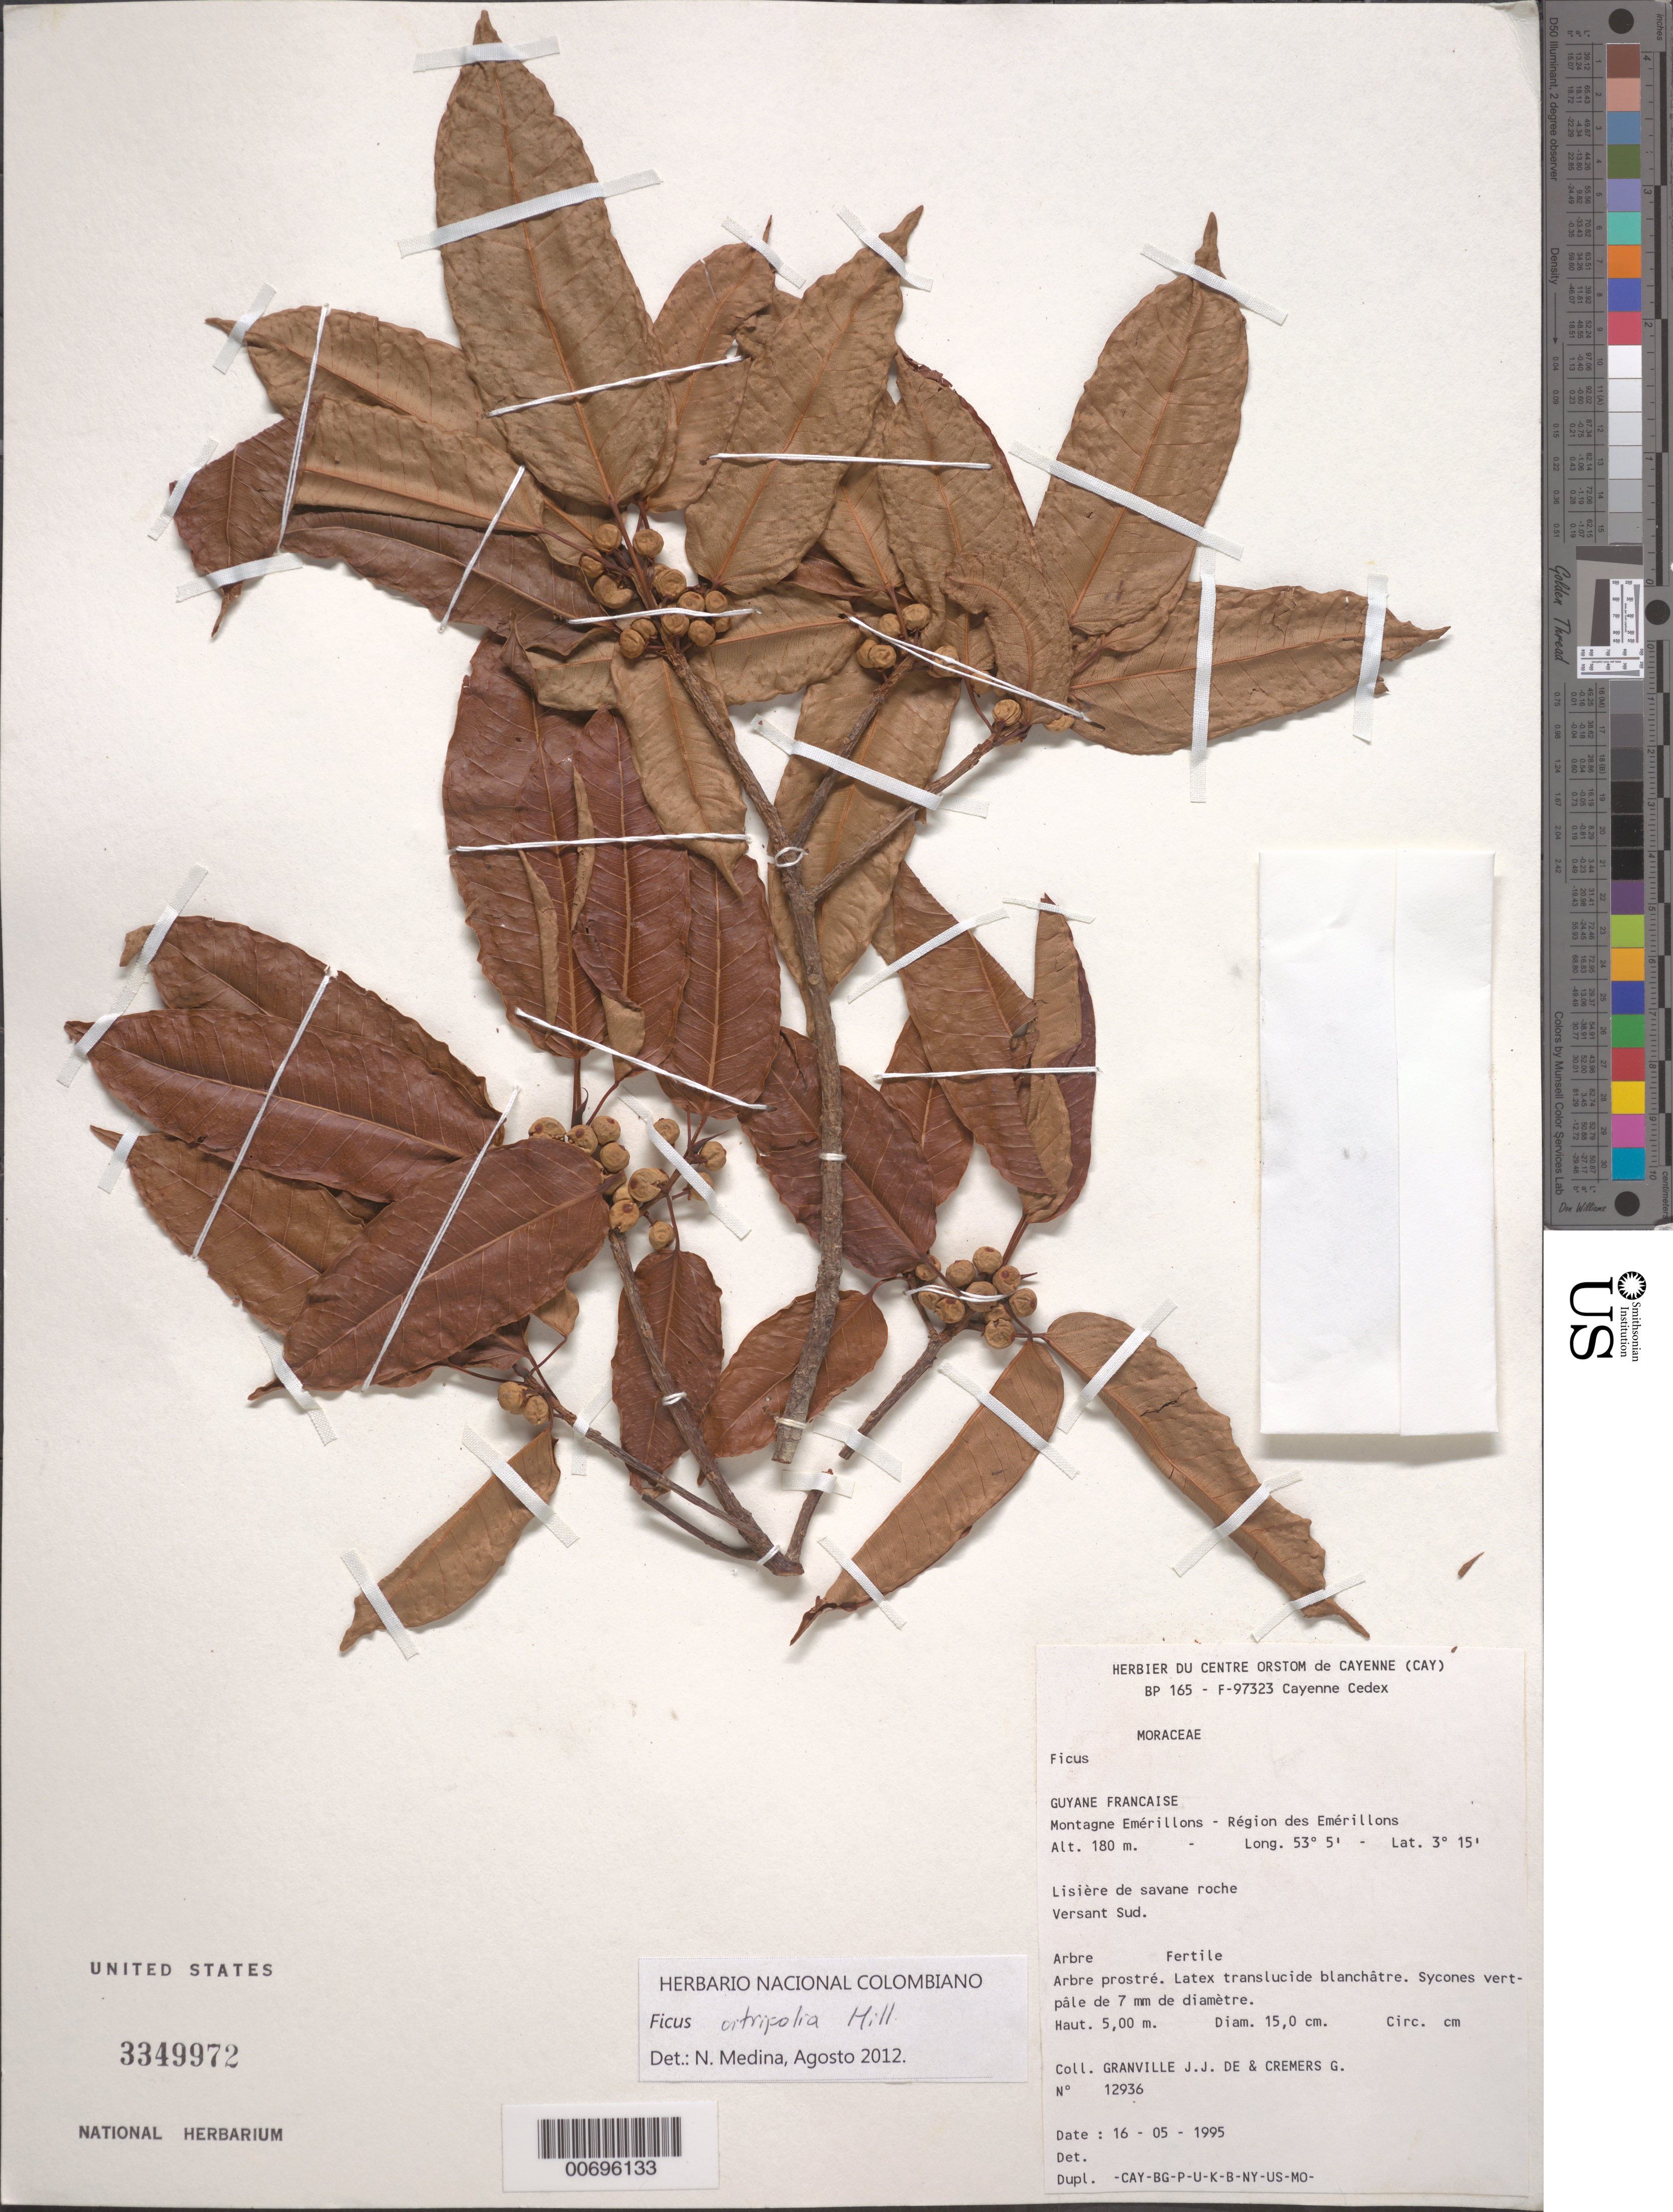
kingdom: Plantae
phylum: Tracheophyta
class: Magnoliopsida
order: Rosales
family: Moraceae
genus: Ficus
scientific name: Ficus citrifolia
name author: Mill.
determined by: Medina, N.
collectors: J.-J. de Granville & G. Cremers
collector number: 12936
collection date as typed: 16-May-95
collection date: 1995-05-16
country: French Guiana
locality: Montagne Emerillions, region des Emerillions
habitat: Edge of rocky savanna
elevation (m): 180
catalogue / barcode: US 3349972